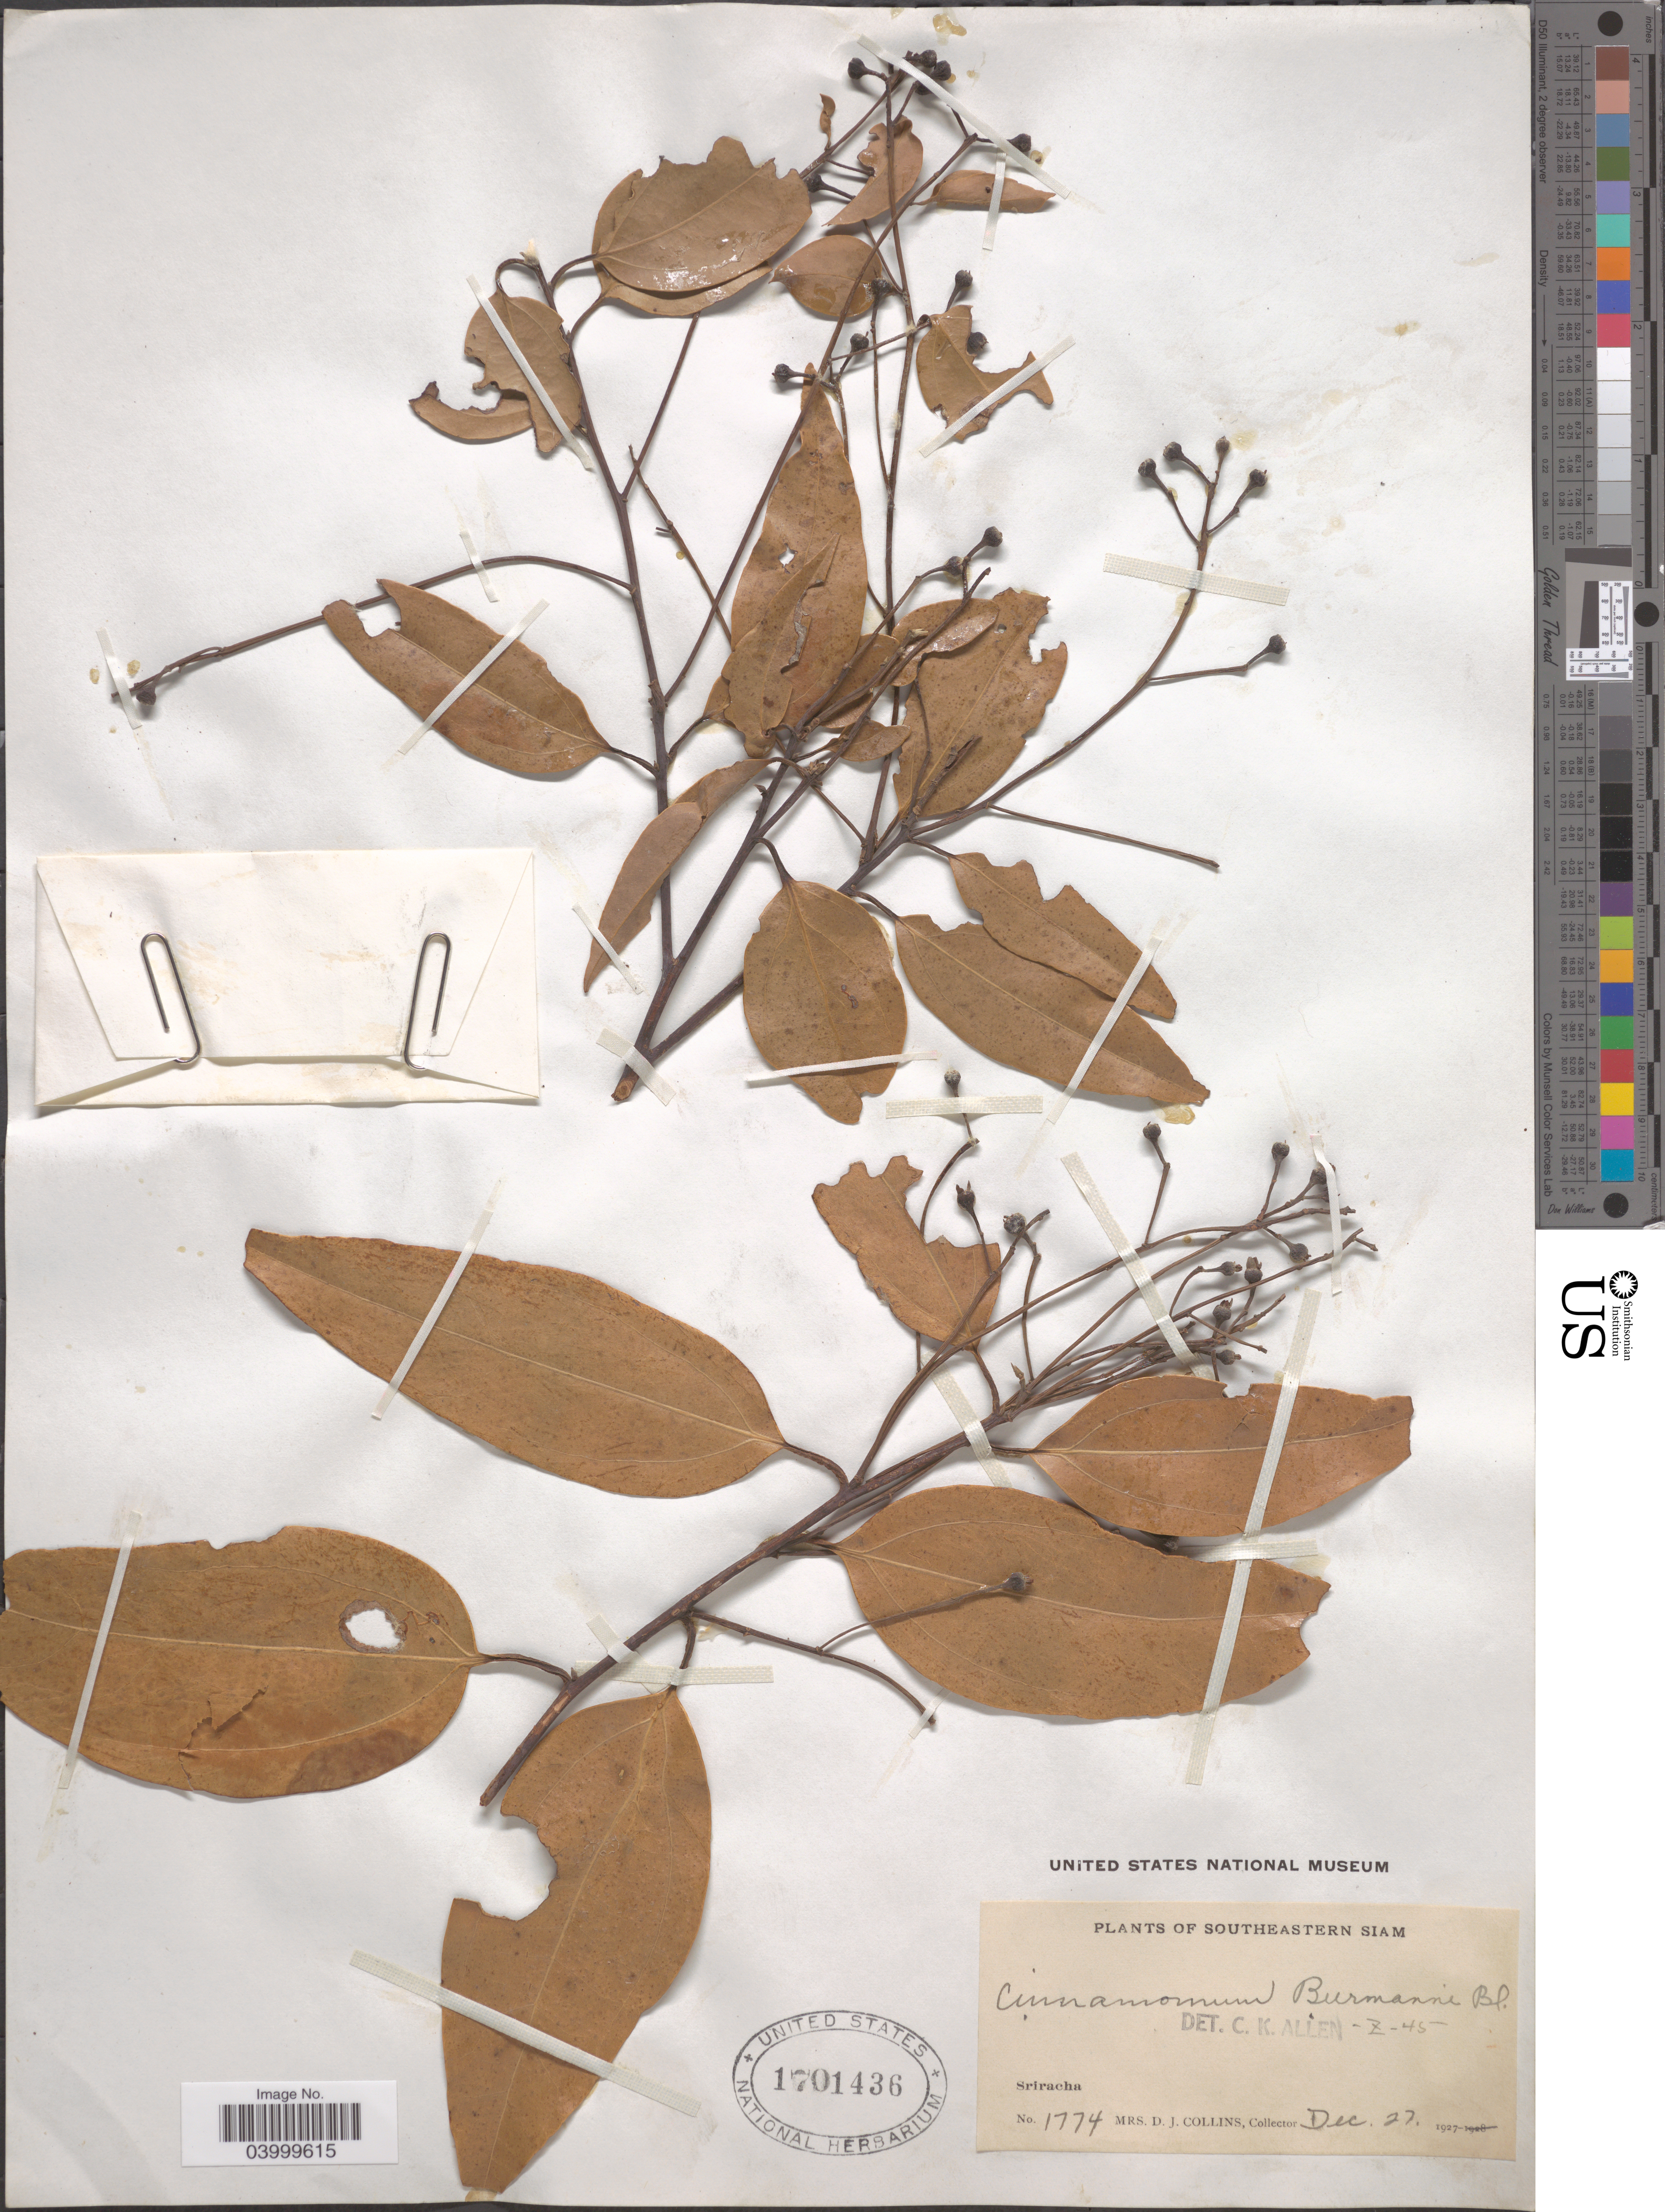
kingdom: Plantae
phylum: Tracheophyta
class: Magnoliopsida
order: Laurales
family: Lauraceae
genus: Cinnamomum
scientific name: Cinnamomum burmannii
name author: (Nees & T. Nees) Blume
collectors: Mrs. D. J. Collins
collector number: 1774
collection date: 1927-12-27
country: Thailand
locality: Southeastern Siam. Sriracha.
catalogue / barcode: US 1701436